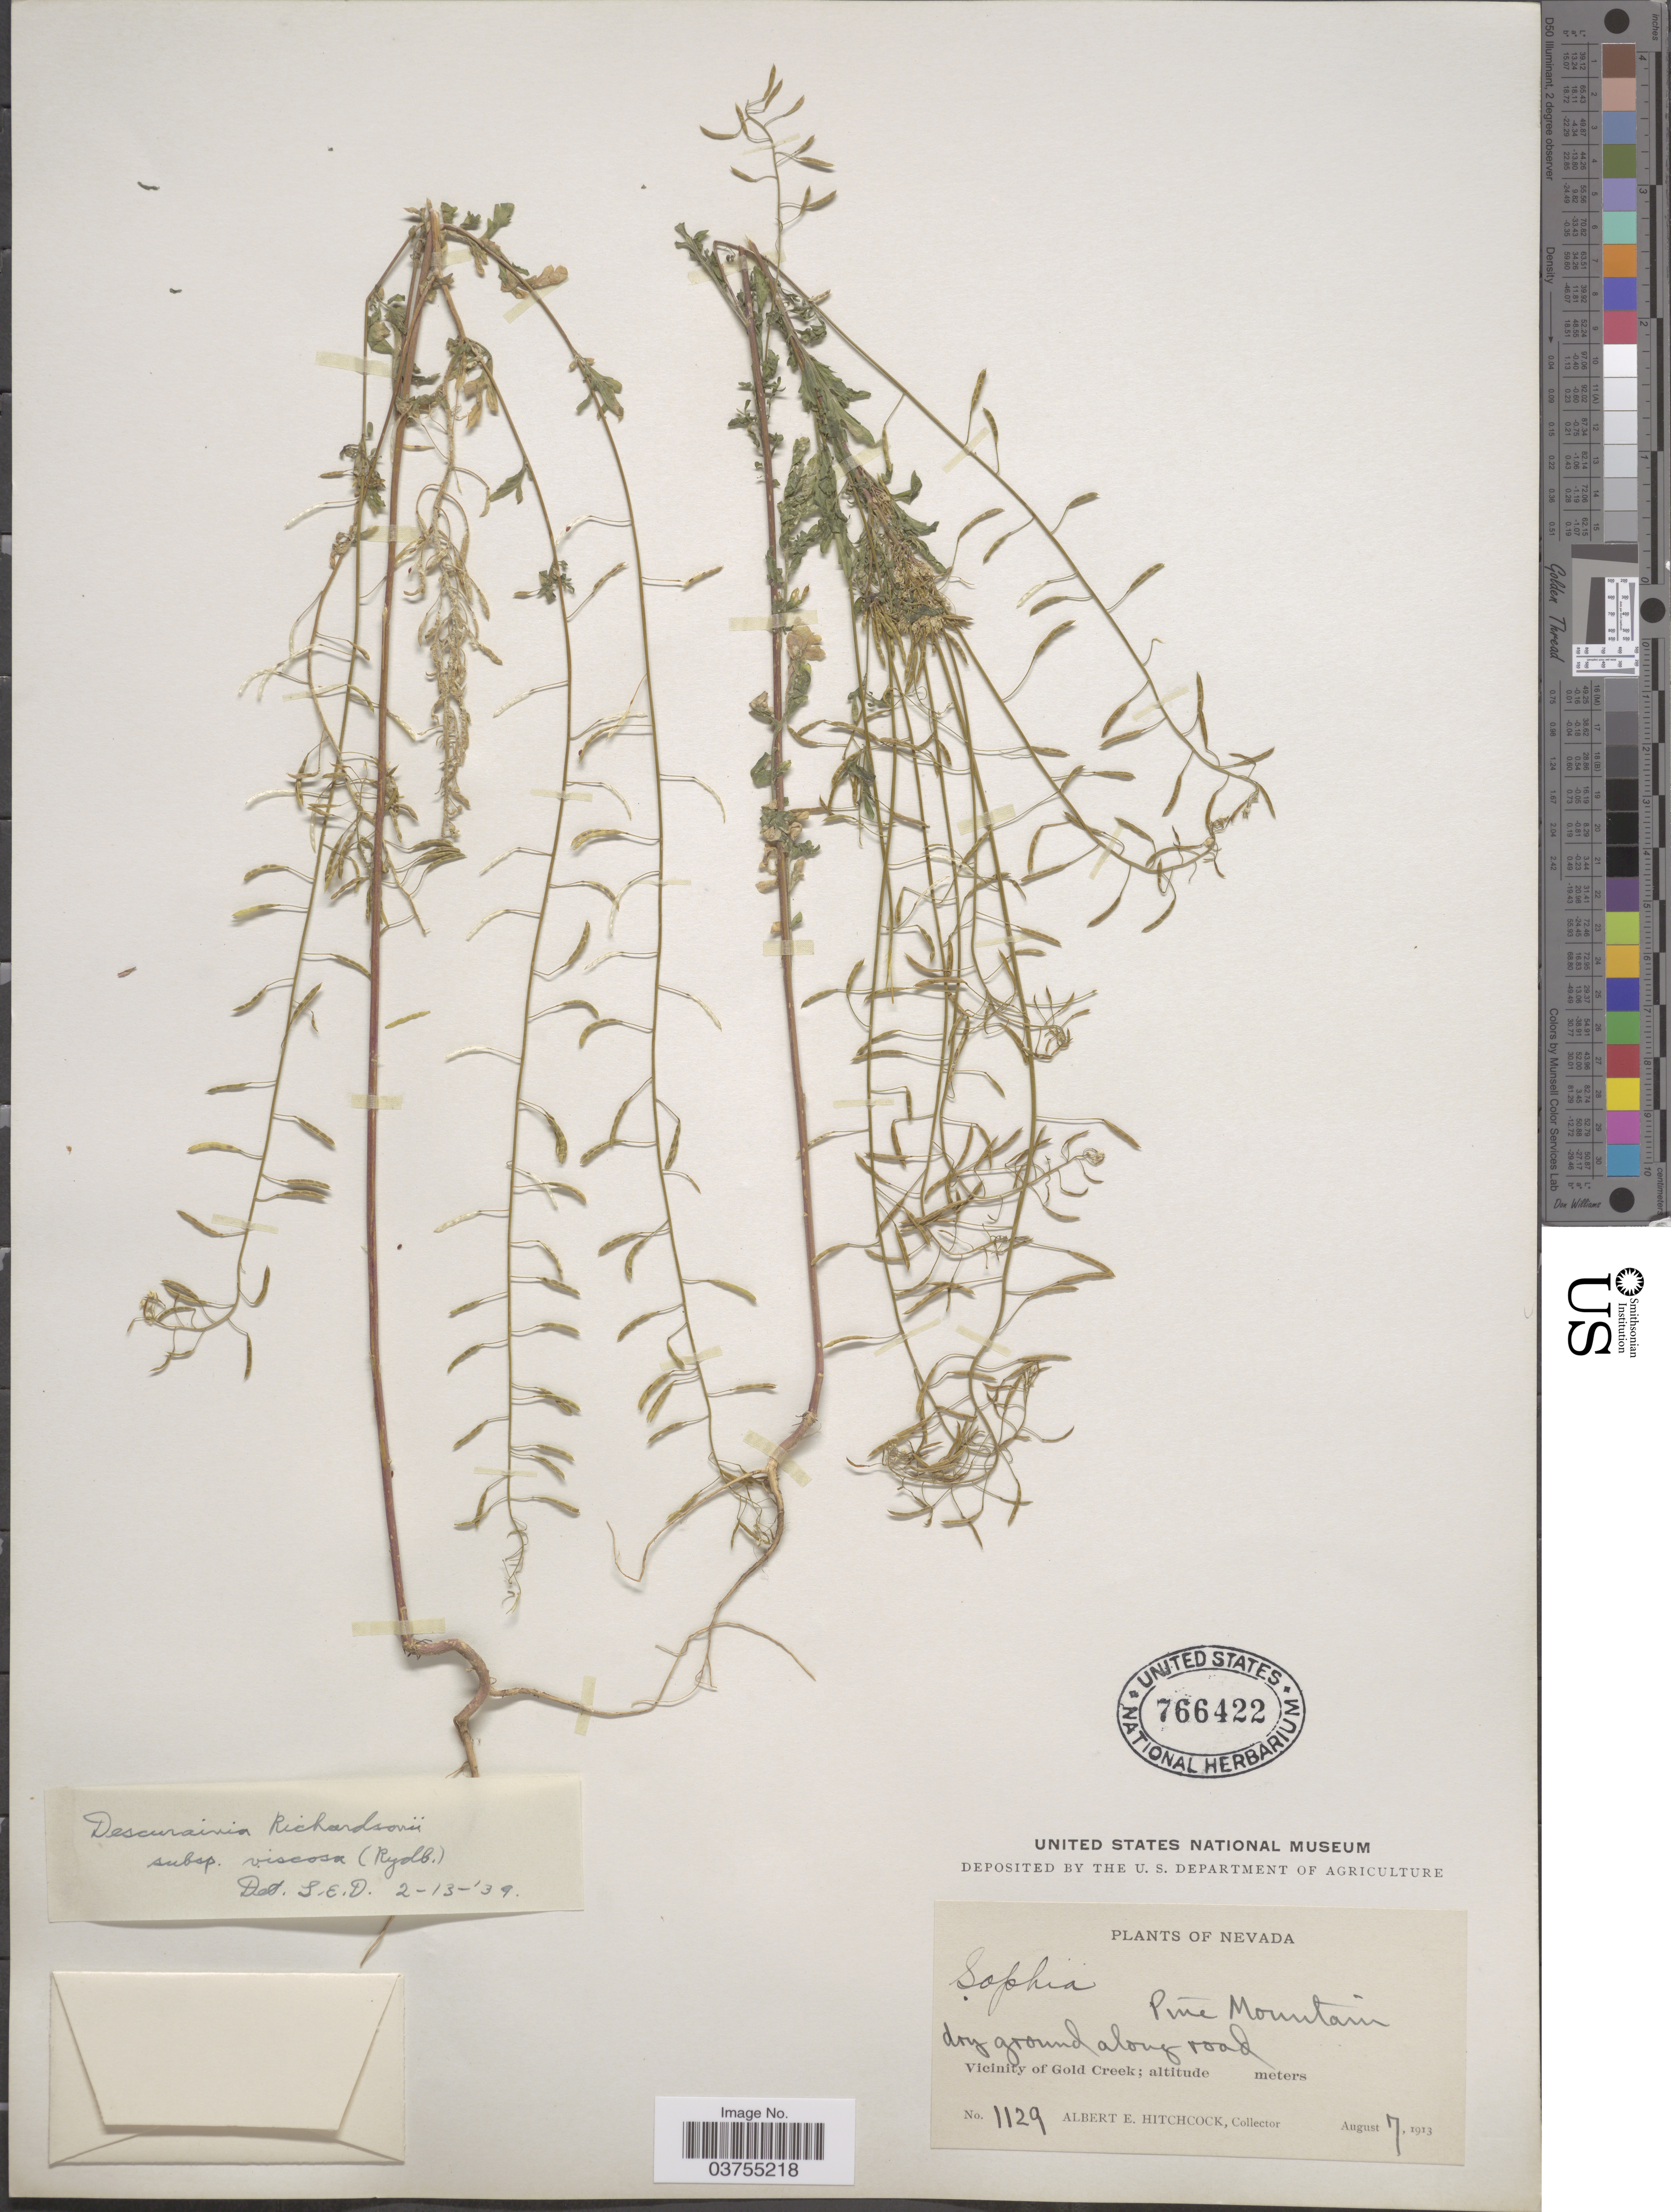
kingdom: Plantae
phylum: Tracheophyta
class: Magnoliopsida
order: Brassicales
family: Brassicaceae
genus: Descurainia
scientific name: Descurainia richardsonii subsp. viscosa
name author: (Rydb.) Detling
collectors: A. Hitchcock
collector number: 1129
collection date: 1913-08-07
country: United States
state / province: Nevada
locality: Pine Mountain. Vicinity of Gold Creek.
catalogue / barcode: US 766422